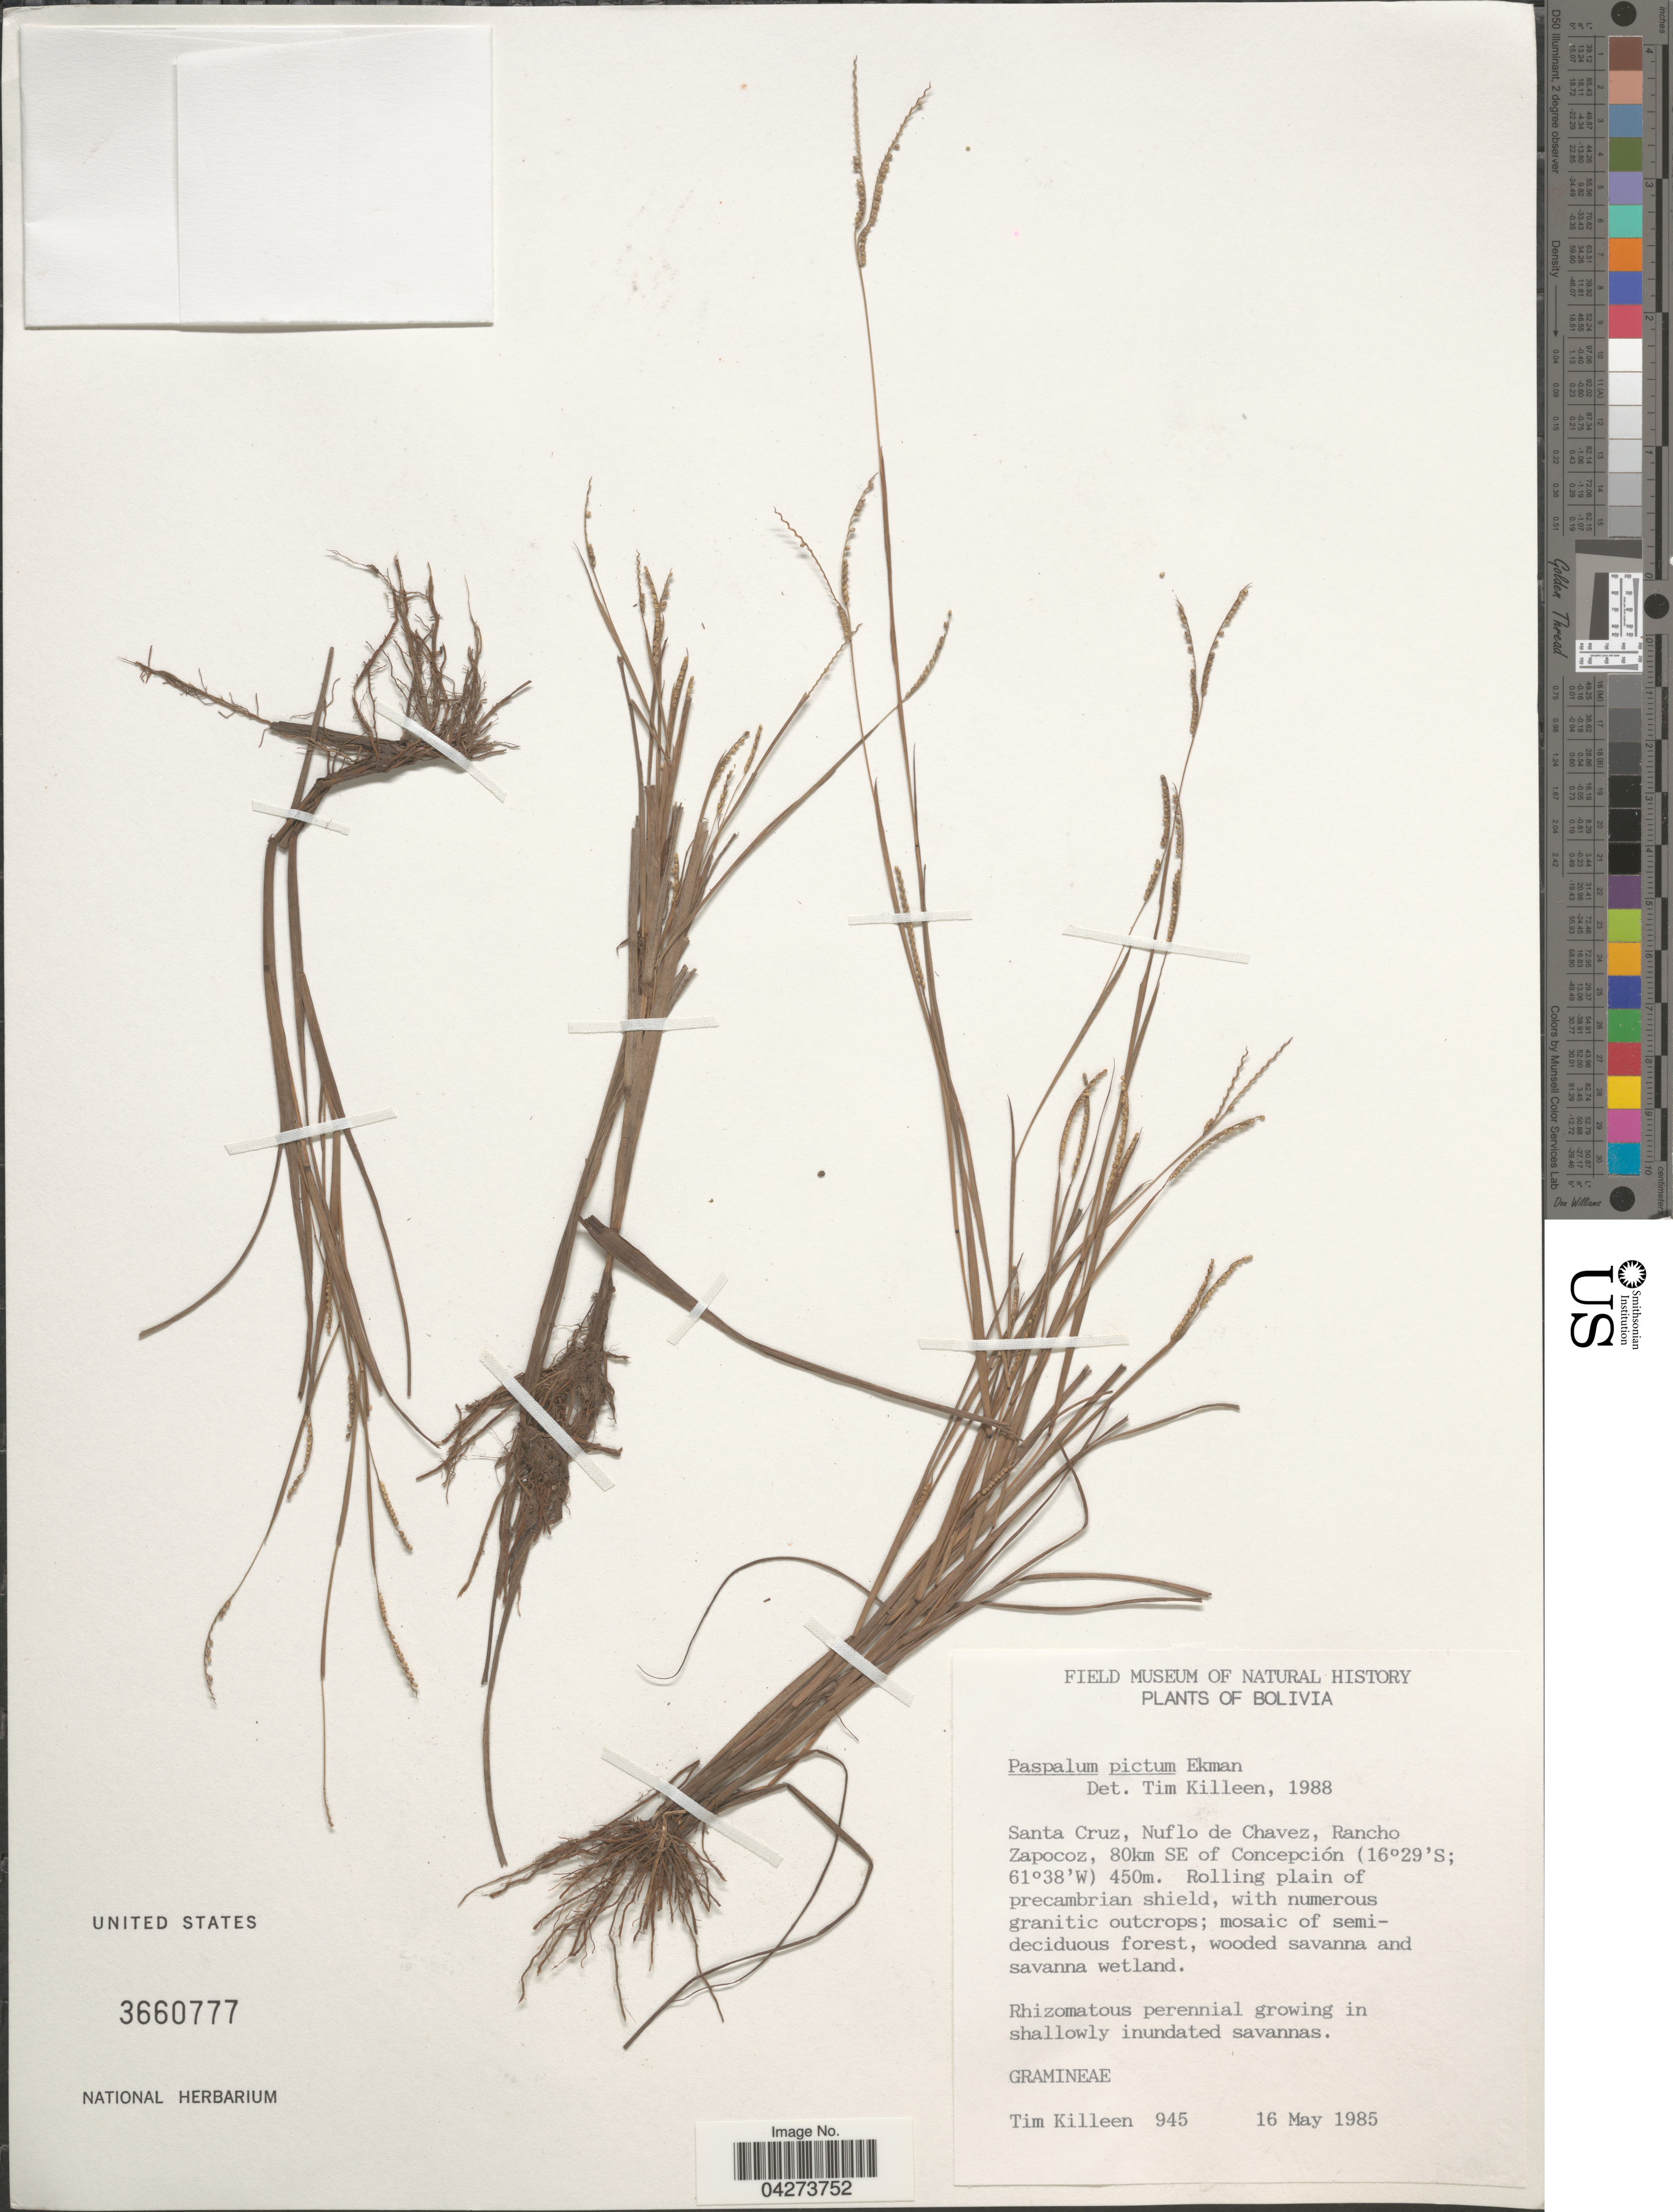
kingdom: Plantae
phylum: Tracheophyta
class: Liliopsida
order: Poales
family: Poaceae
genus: Paspalum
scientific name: Paspalum pictum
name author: Ekman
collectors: T. J. Killeen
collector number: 945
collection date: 1985-05-16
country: Bolivia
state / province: Santa Cruz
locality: Santa Cruz, Nuflo de Chavez, Rancho Zapocoz, 80km SE of Concepción.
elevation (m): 450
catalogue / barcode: US 3660777